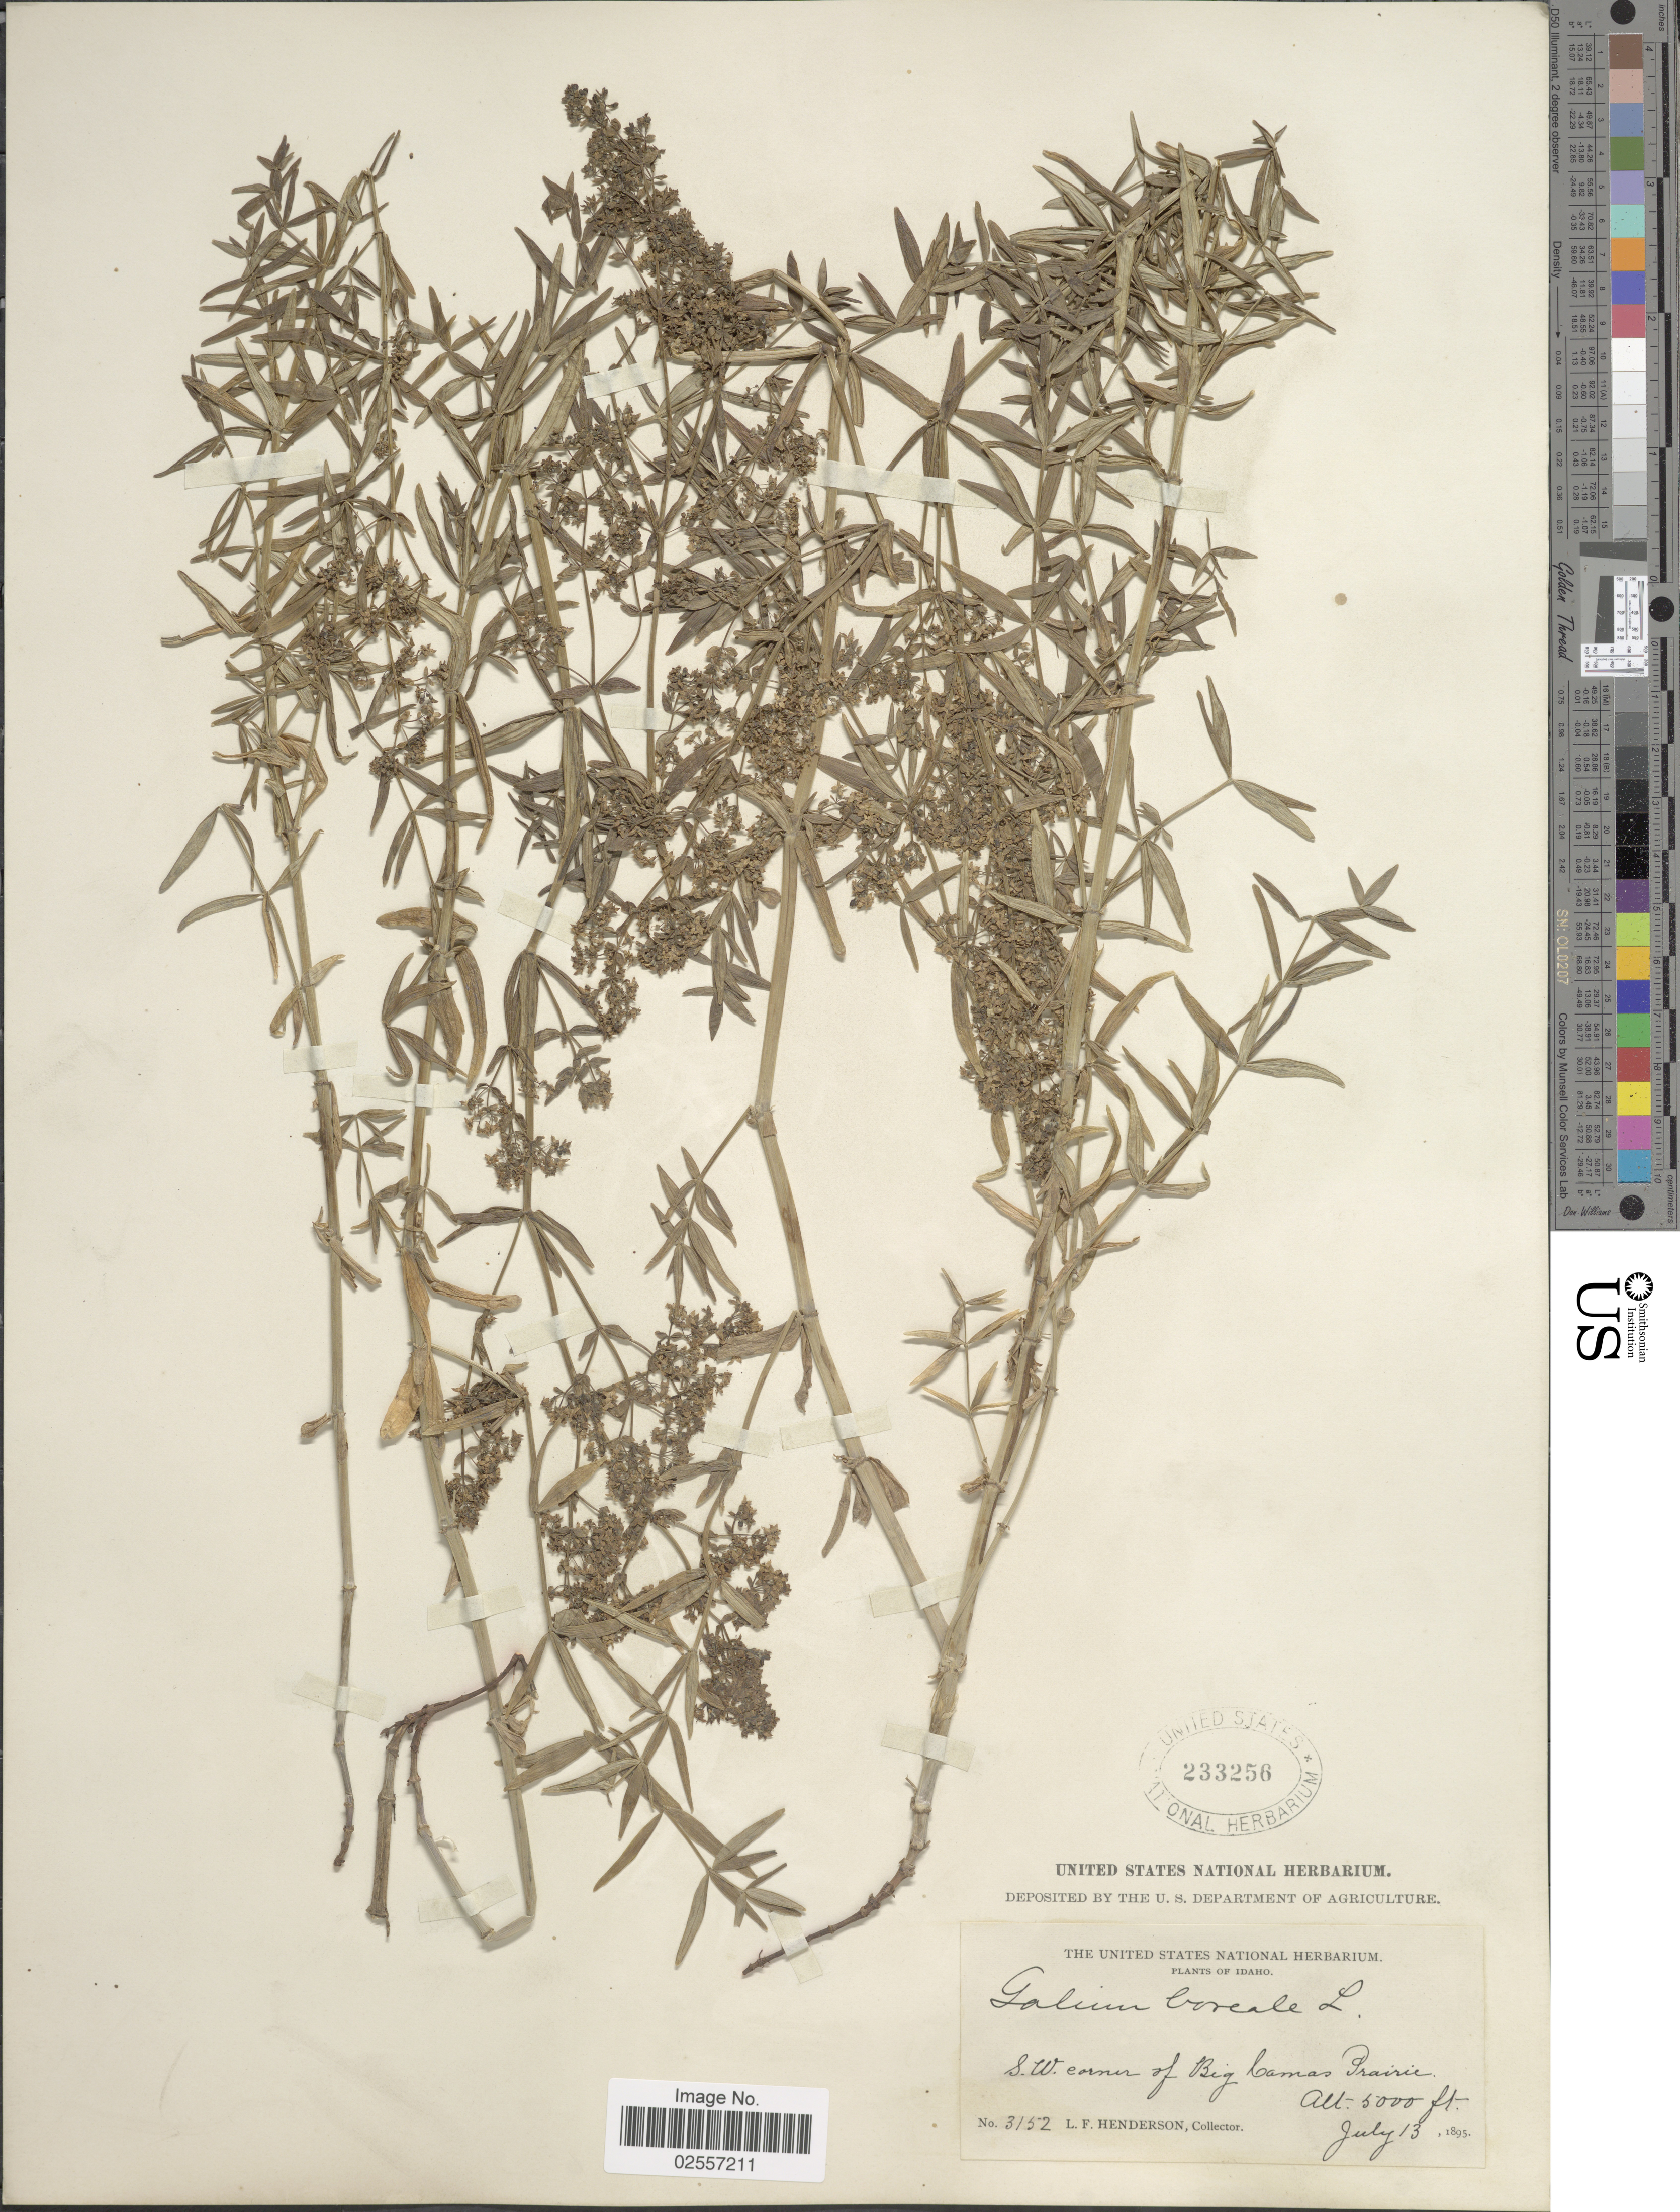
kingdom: Plantae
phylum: Tracheophyta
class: Magnoliopsida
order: Gentianales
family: Rubiaceae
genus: Galium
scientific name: Galium boreale L.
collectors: L. Henderson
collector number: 3152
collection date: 1895-07-13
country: United States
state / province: Idaho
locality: S.W. corner of Big Camas Prairies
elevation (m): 1524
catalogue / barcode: US 233256